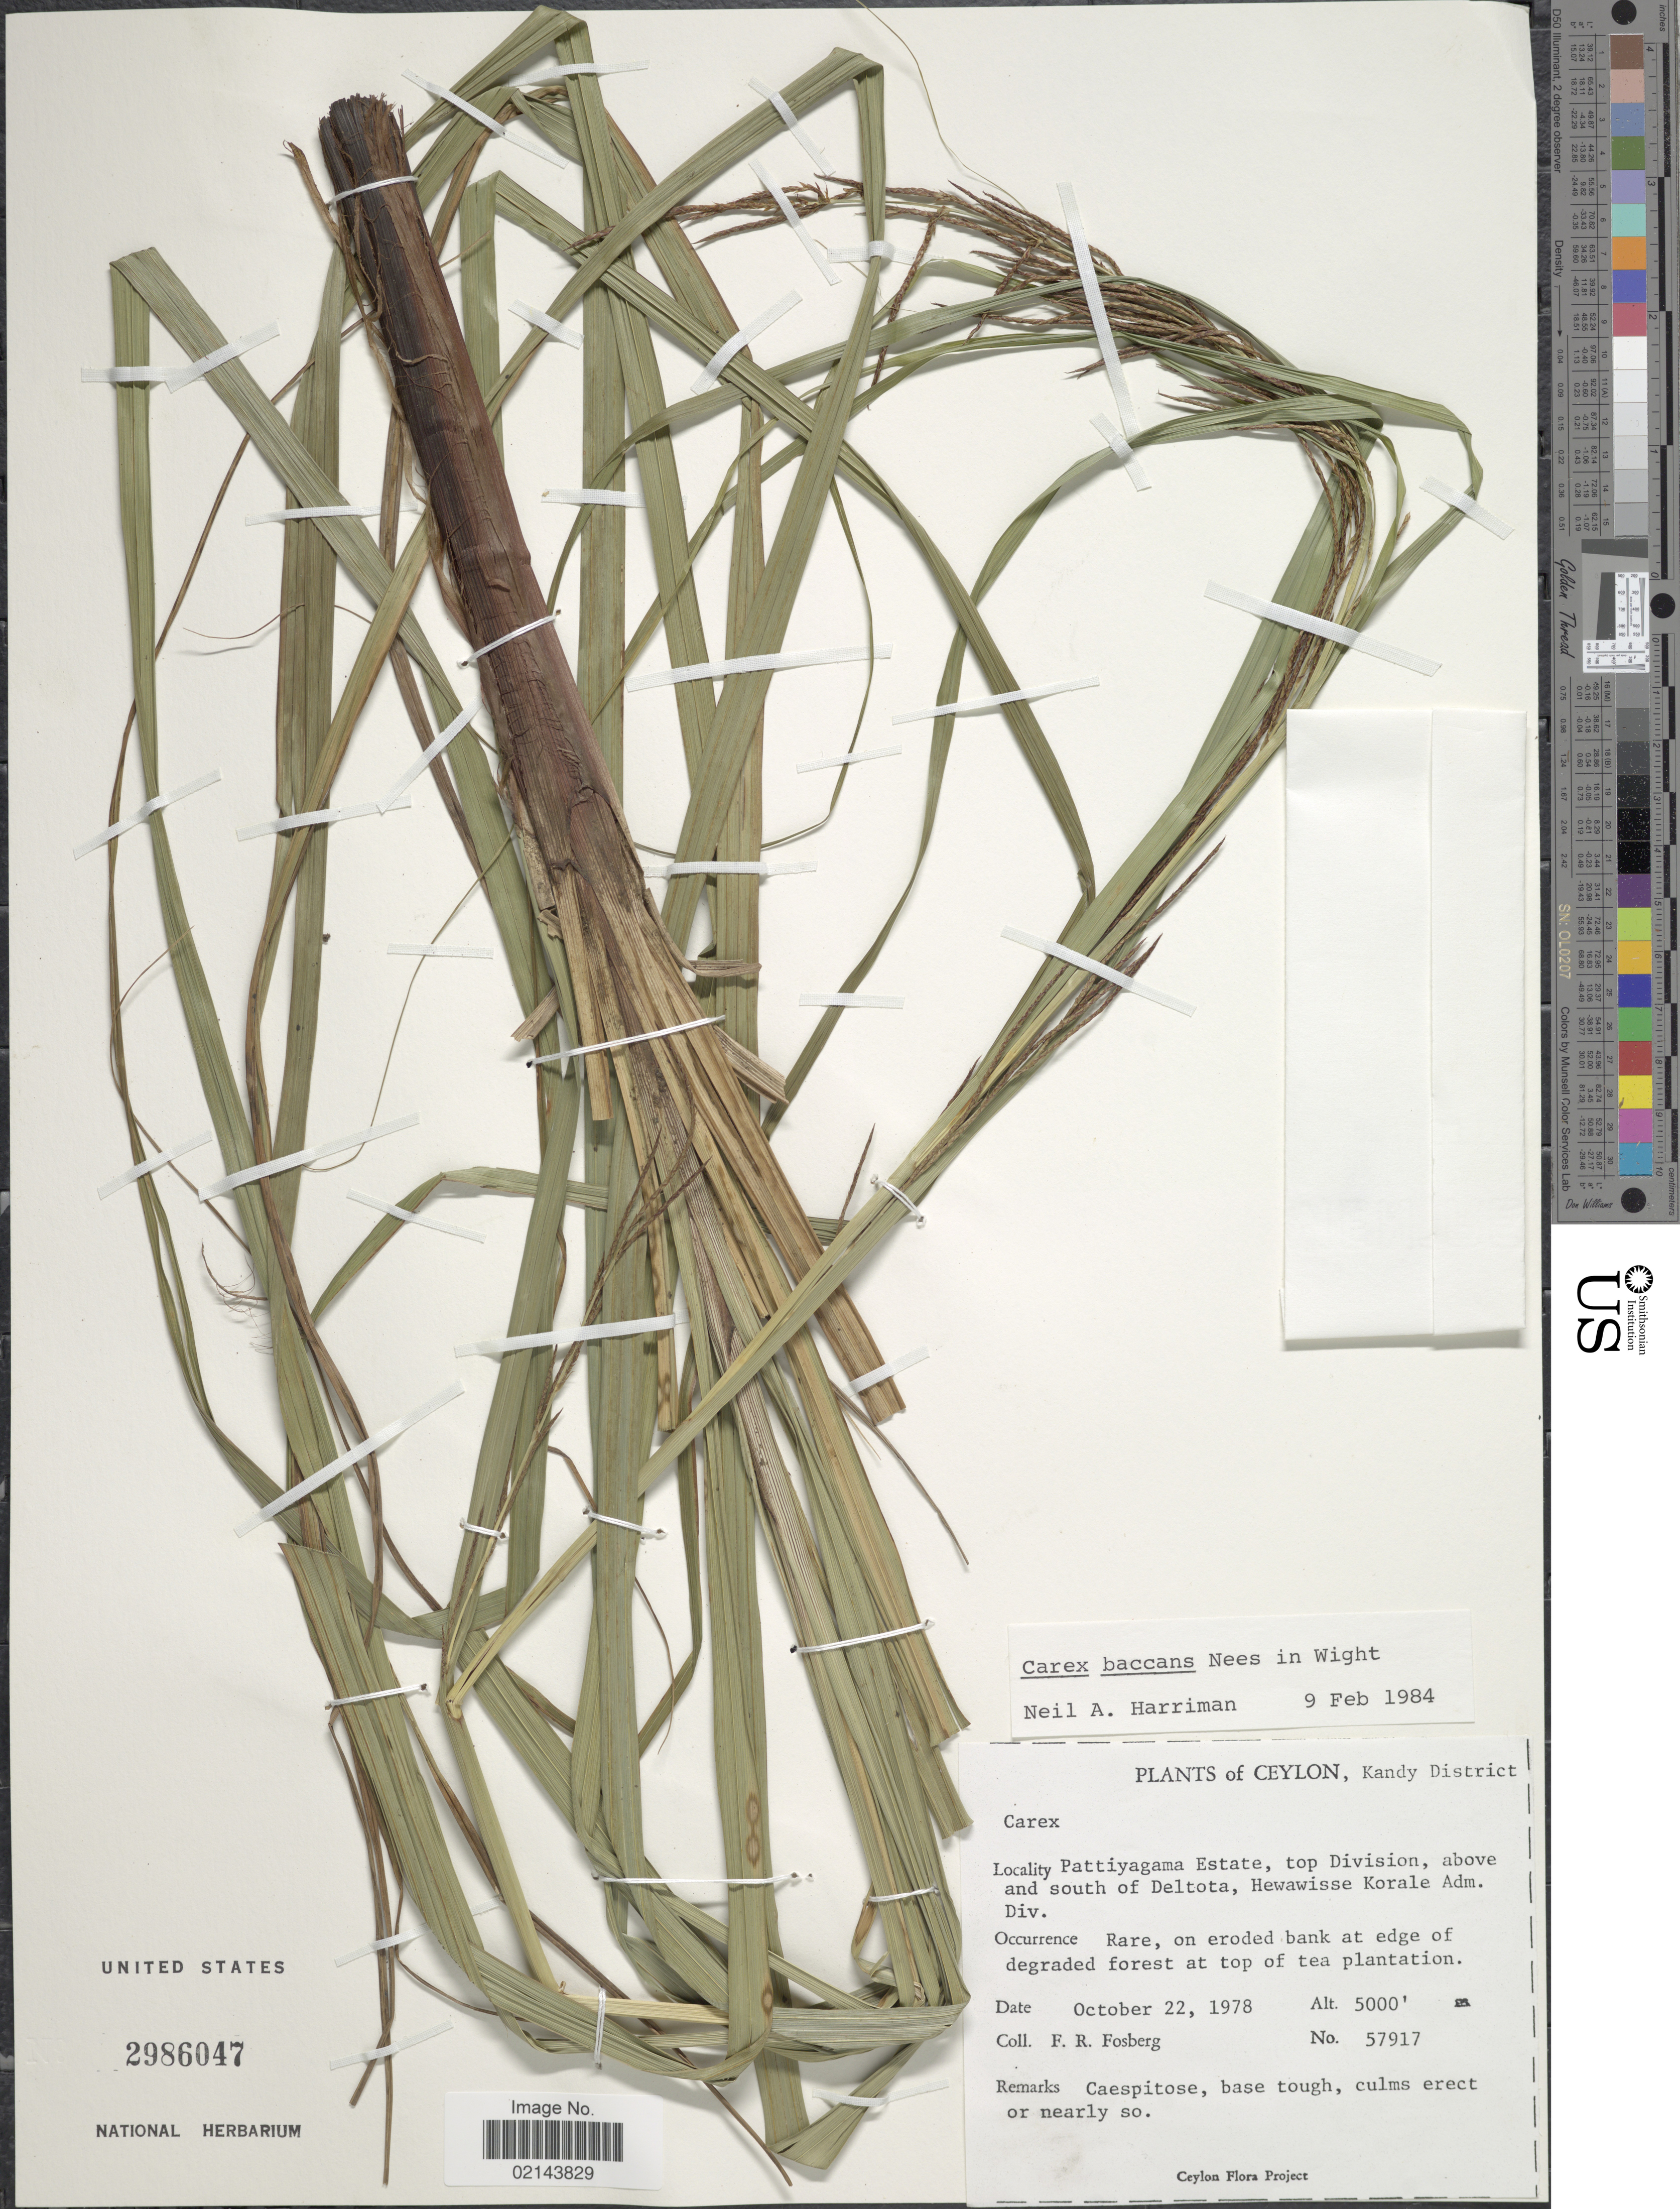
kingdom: Plantae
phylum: Tracheophyta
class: Liliopsida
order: Poales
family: Cyperaceae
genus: Carex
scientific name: Carex baccans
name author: Nees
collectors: F. R. Fosberg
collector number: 57917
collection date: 1978-10-22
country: Sri Lanka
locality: Ceylon. Kandy District. Pattiyagama Estate, top Division, above and south of Deltota, Hewawisse Korale Adm. Div.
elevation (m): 1524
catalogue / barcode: US 2986047